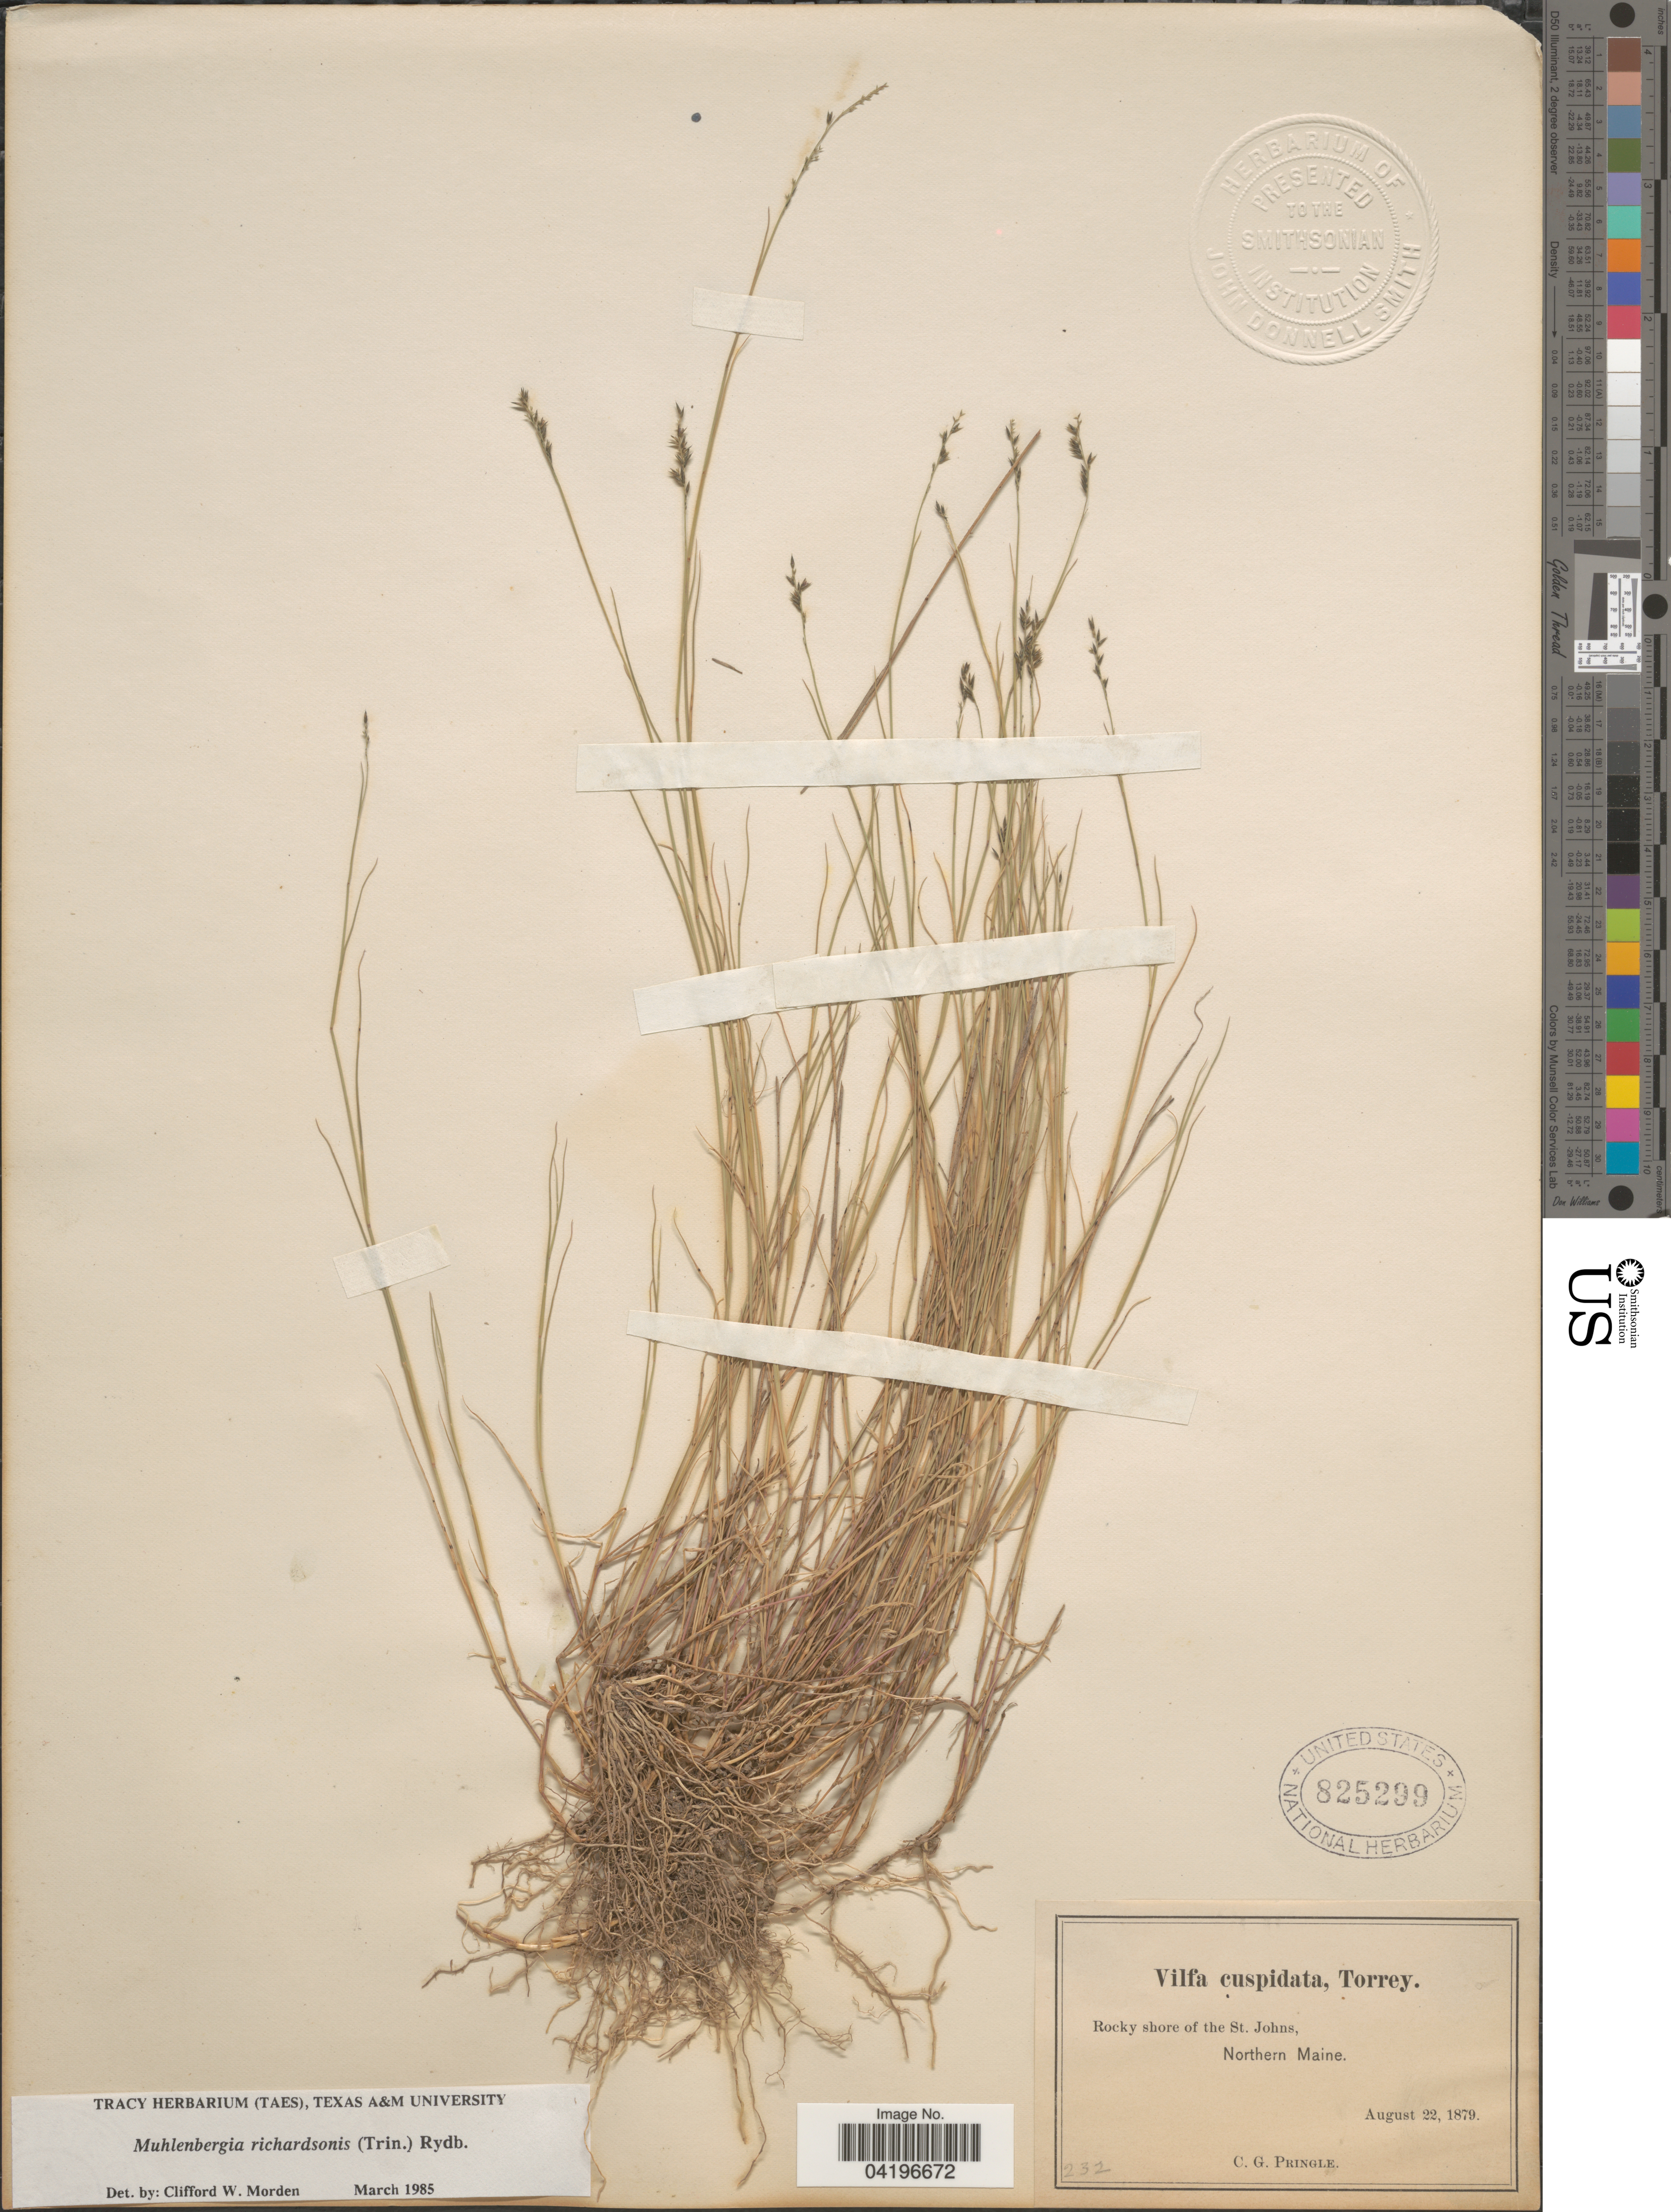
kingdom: Plantae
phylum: Tracheophyta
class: Liliopsida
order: Poales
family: Poaceae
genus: Muhlenbergia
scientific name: Muhlenbergia richardsonis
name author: (Trin.) Rydb.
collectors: C. G. Pringle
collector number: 232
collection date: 1879-08-22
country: United States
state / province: Maine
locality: Rocky shore of the St. Johns, Northern Maine.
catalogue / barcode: US 825299